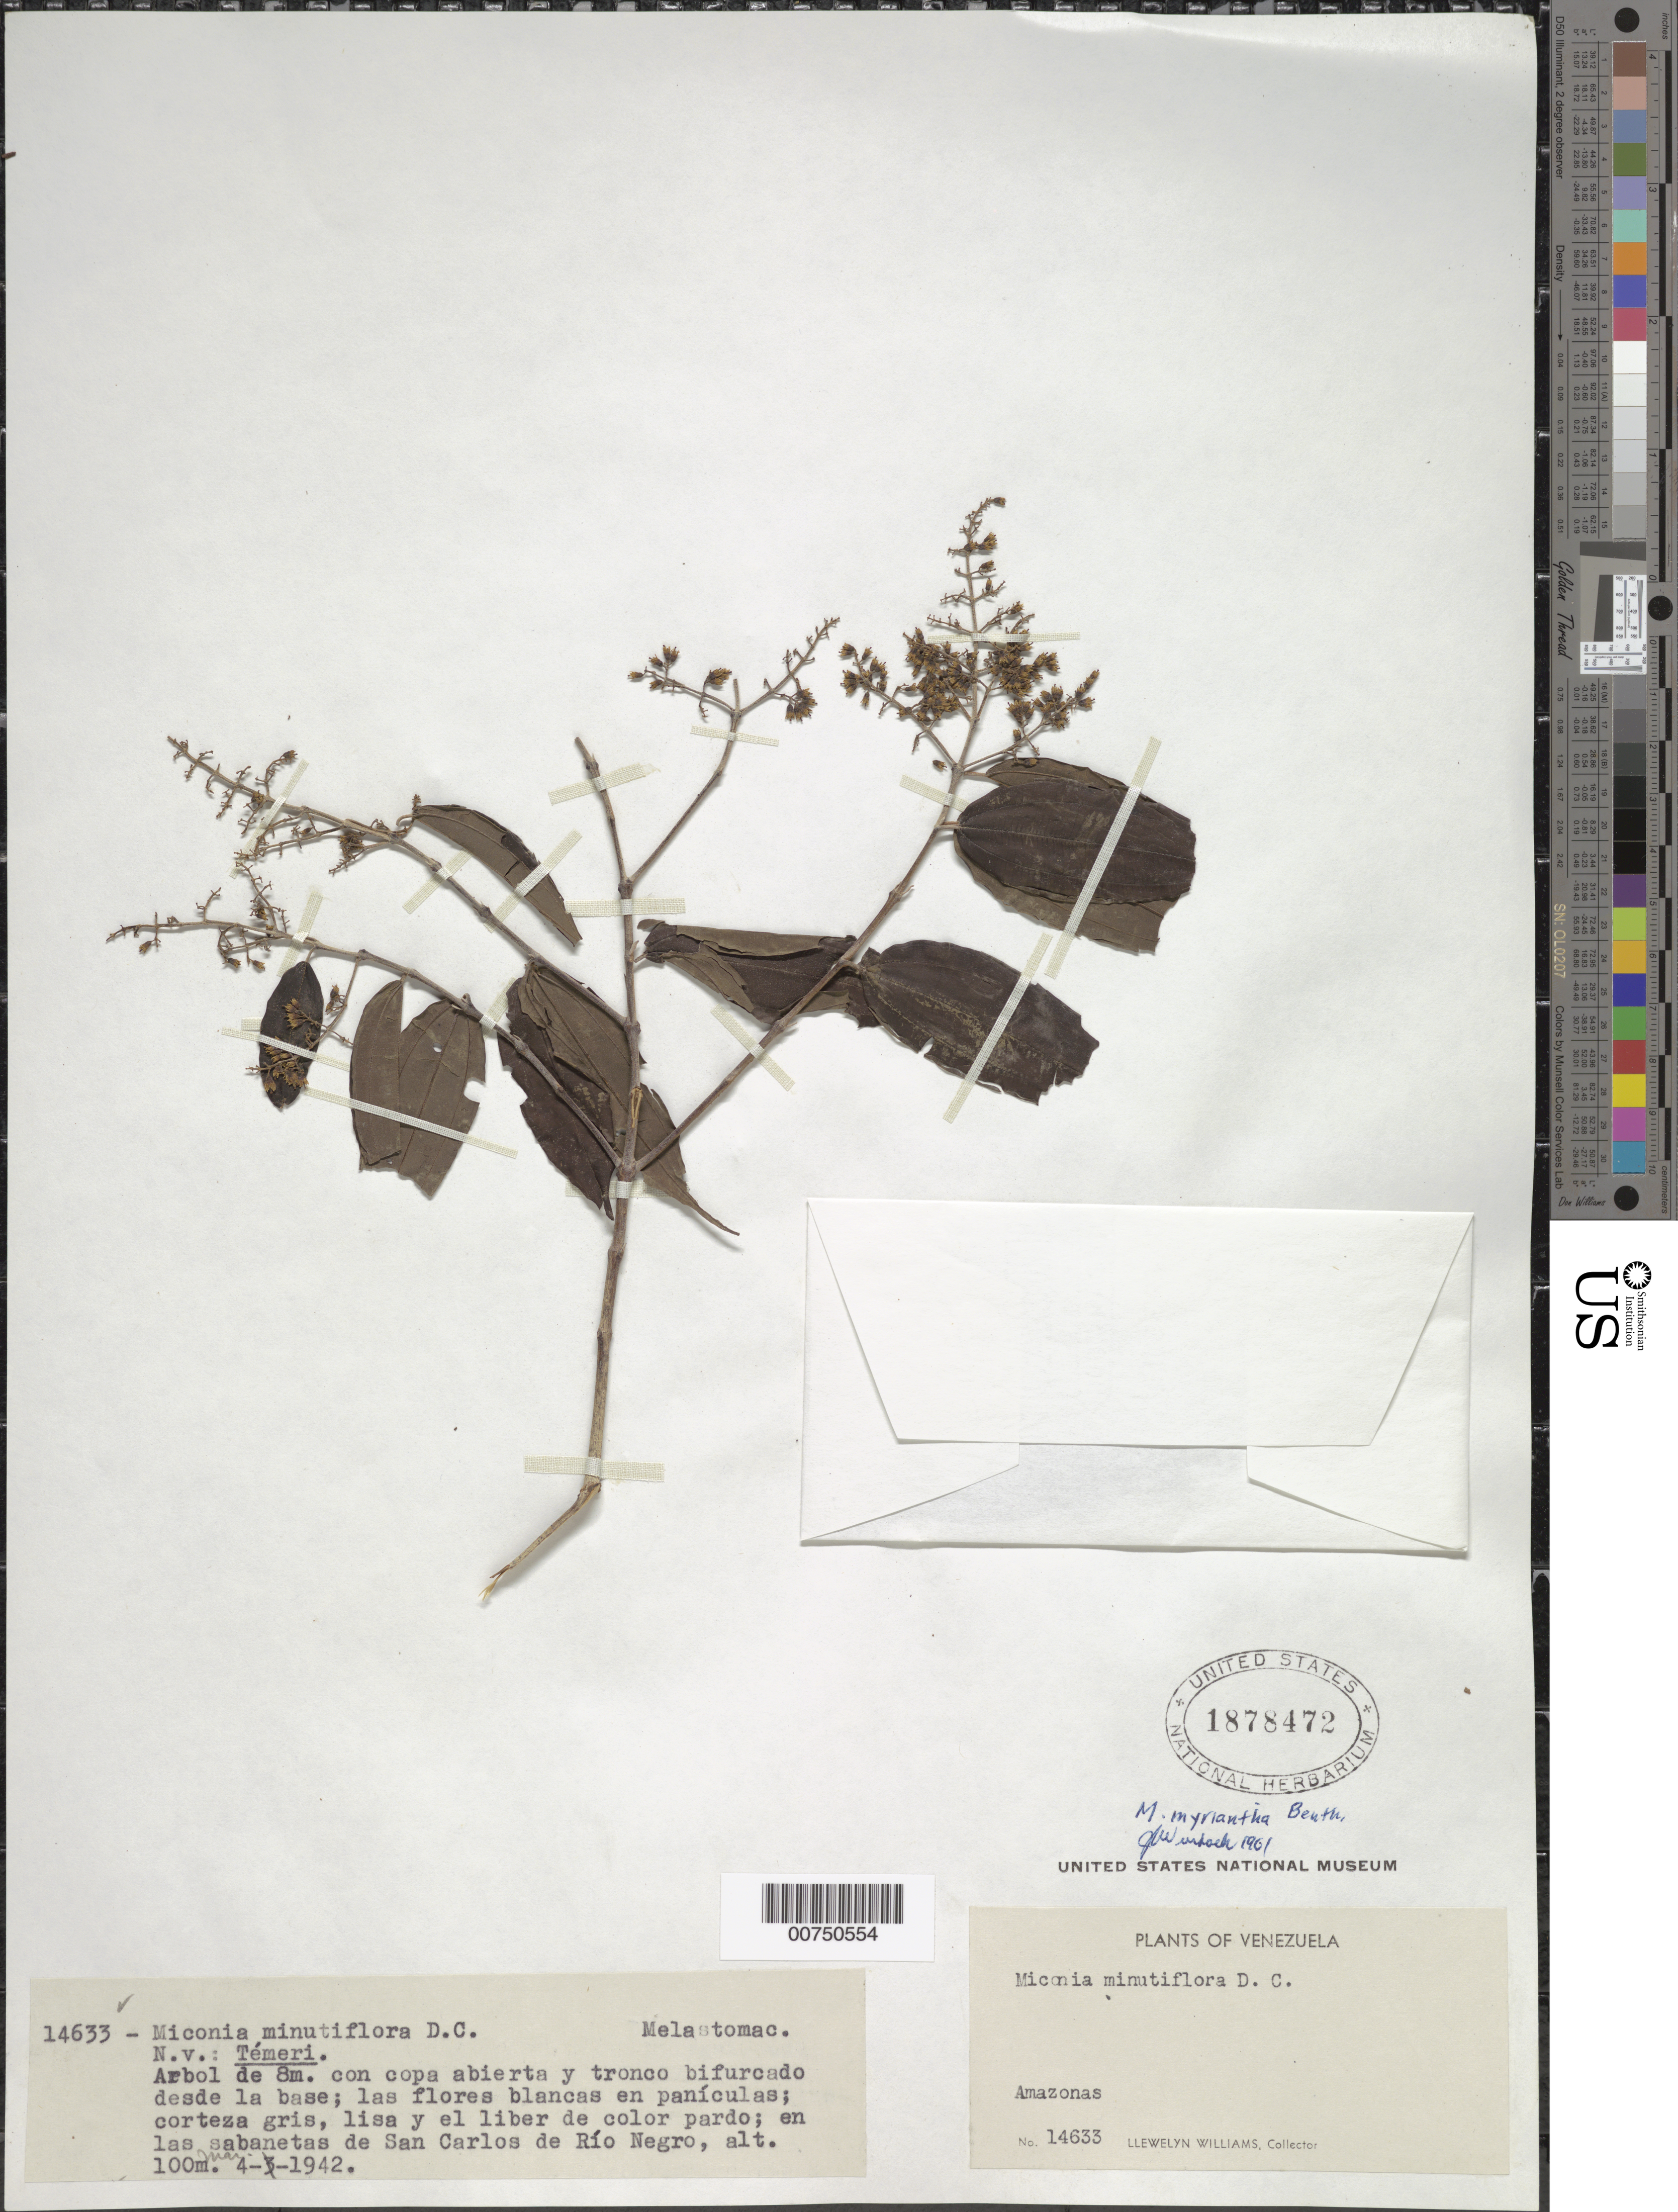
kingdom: Plantae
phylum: Tracheophyta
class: Magnoliopsida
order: Myrtales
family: Melastomataceae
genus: Miconia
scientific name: Miconia myriantha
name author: Benth.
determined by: Wurdack, John J., (US), US (UNITED STATES)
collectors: Ll. Williams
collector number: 14633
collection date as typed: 4-Mar-42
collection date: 1942-03-04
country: Venezuela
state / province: Amazonas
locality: San Carlos de Río Negro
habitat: Sabanetas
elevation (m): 100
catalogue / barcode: US 1878472